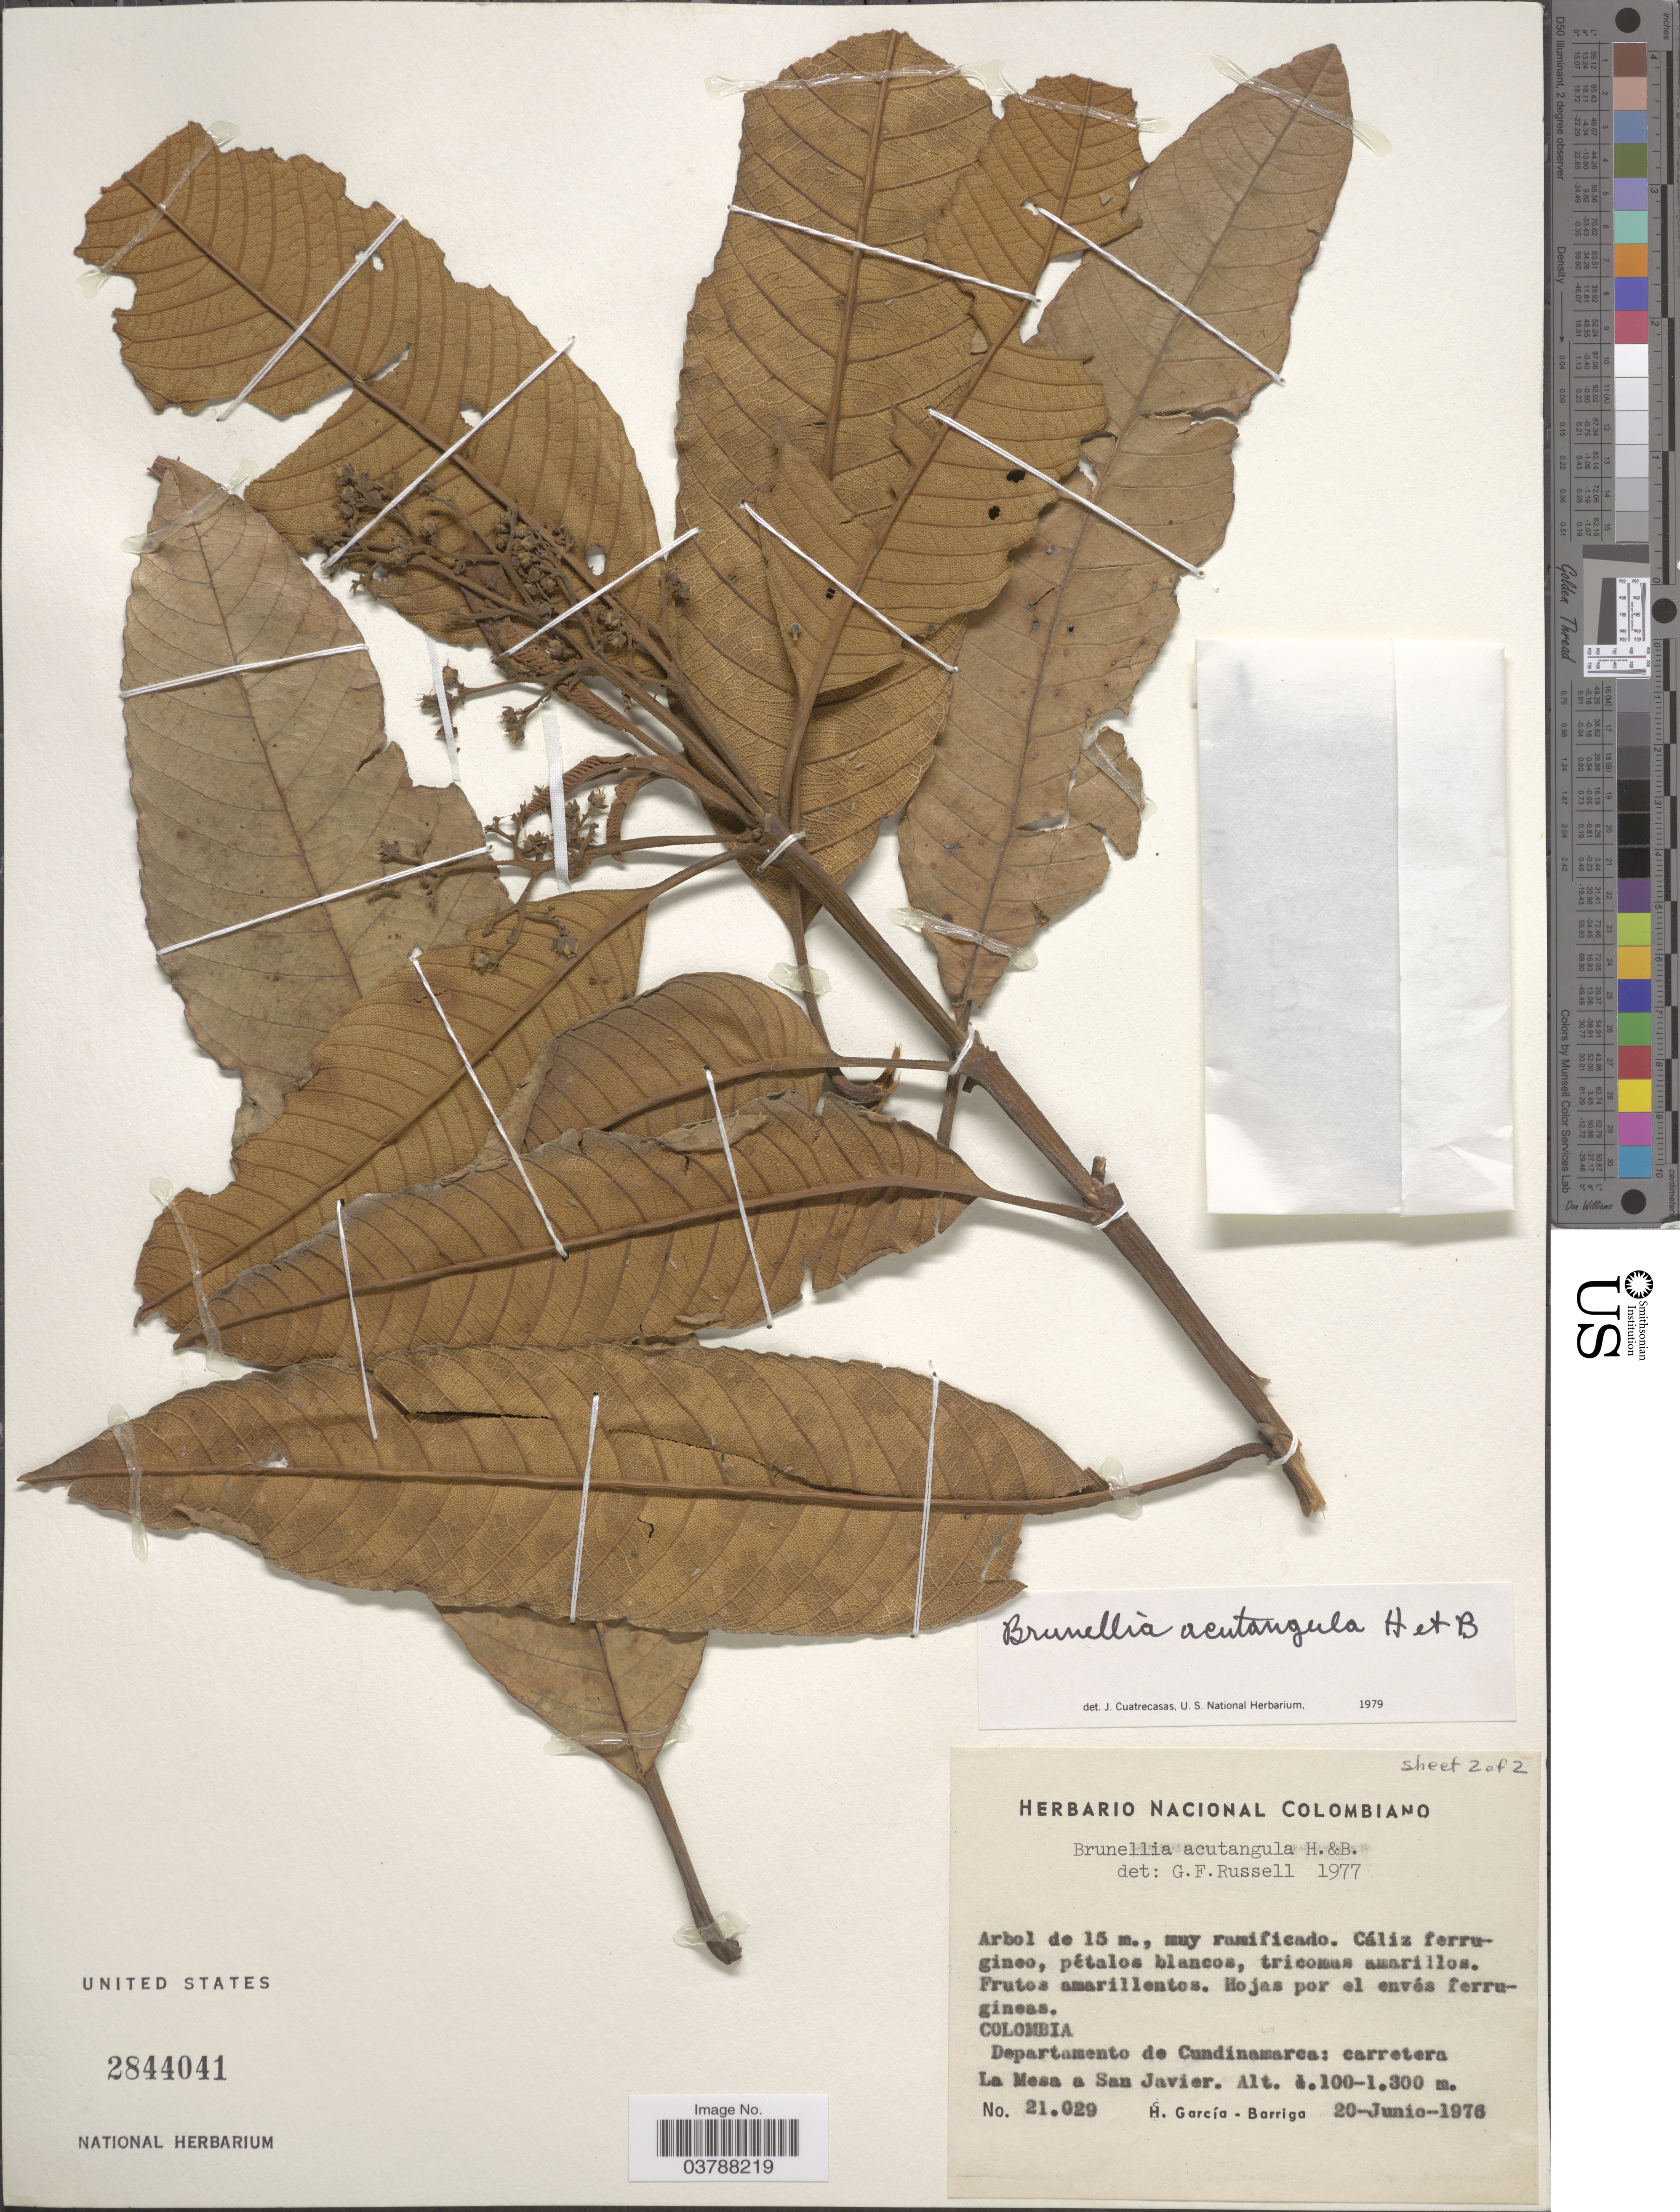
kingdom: Plantae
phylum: Tracheophyta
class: Magnoliopsida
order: Oxalidales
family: Brunelliaceae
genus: Brunellia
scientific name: Brunellia acutangula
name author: Humb. & Bonpl.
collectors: H. García Barriga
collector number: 21029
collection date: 1976-06-20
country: Colombia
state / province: Cundinamarca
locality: Departamento de Cundinamarca: carretera La Mesa a San Javier.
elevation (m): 100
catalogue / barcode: US 2844041